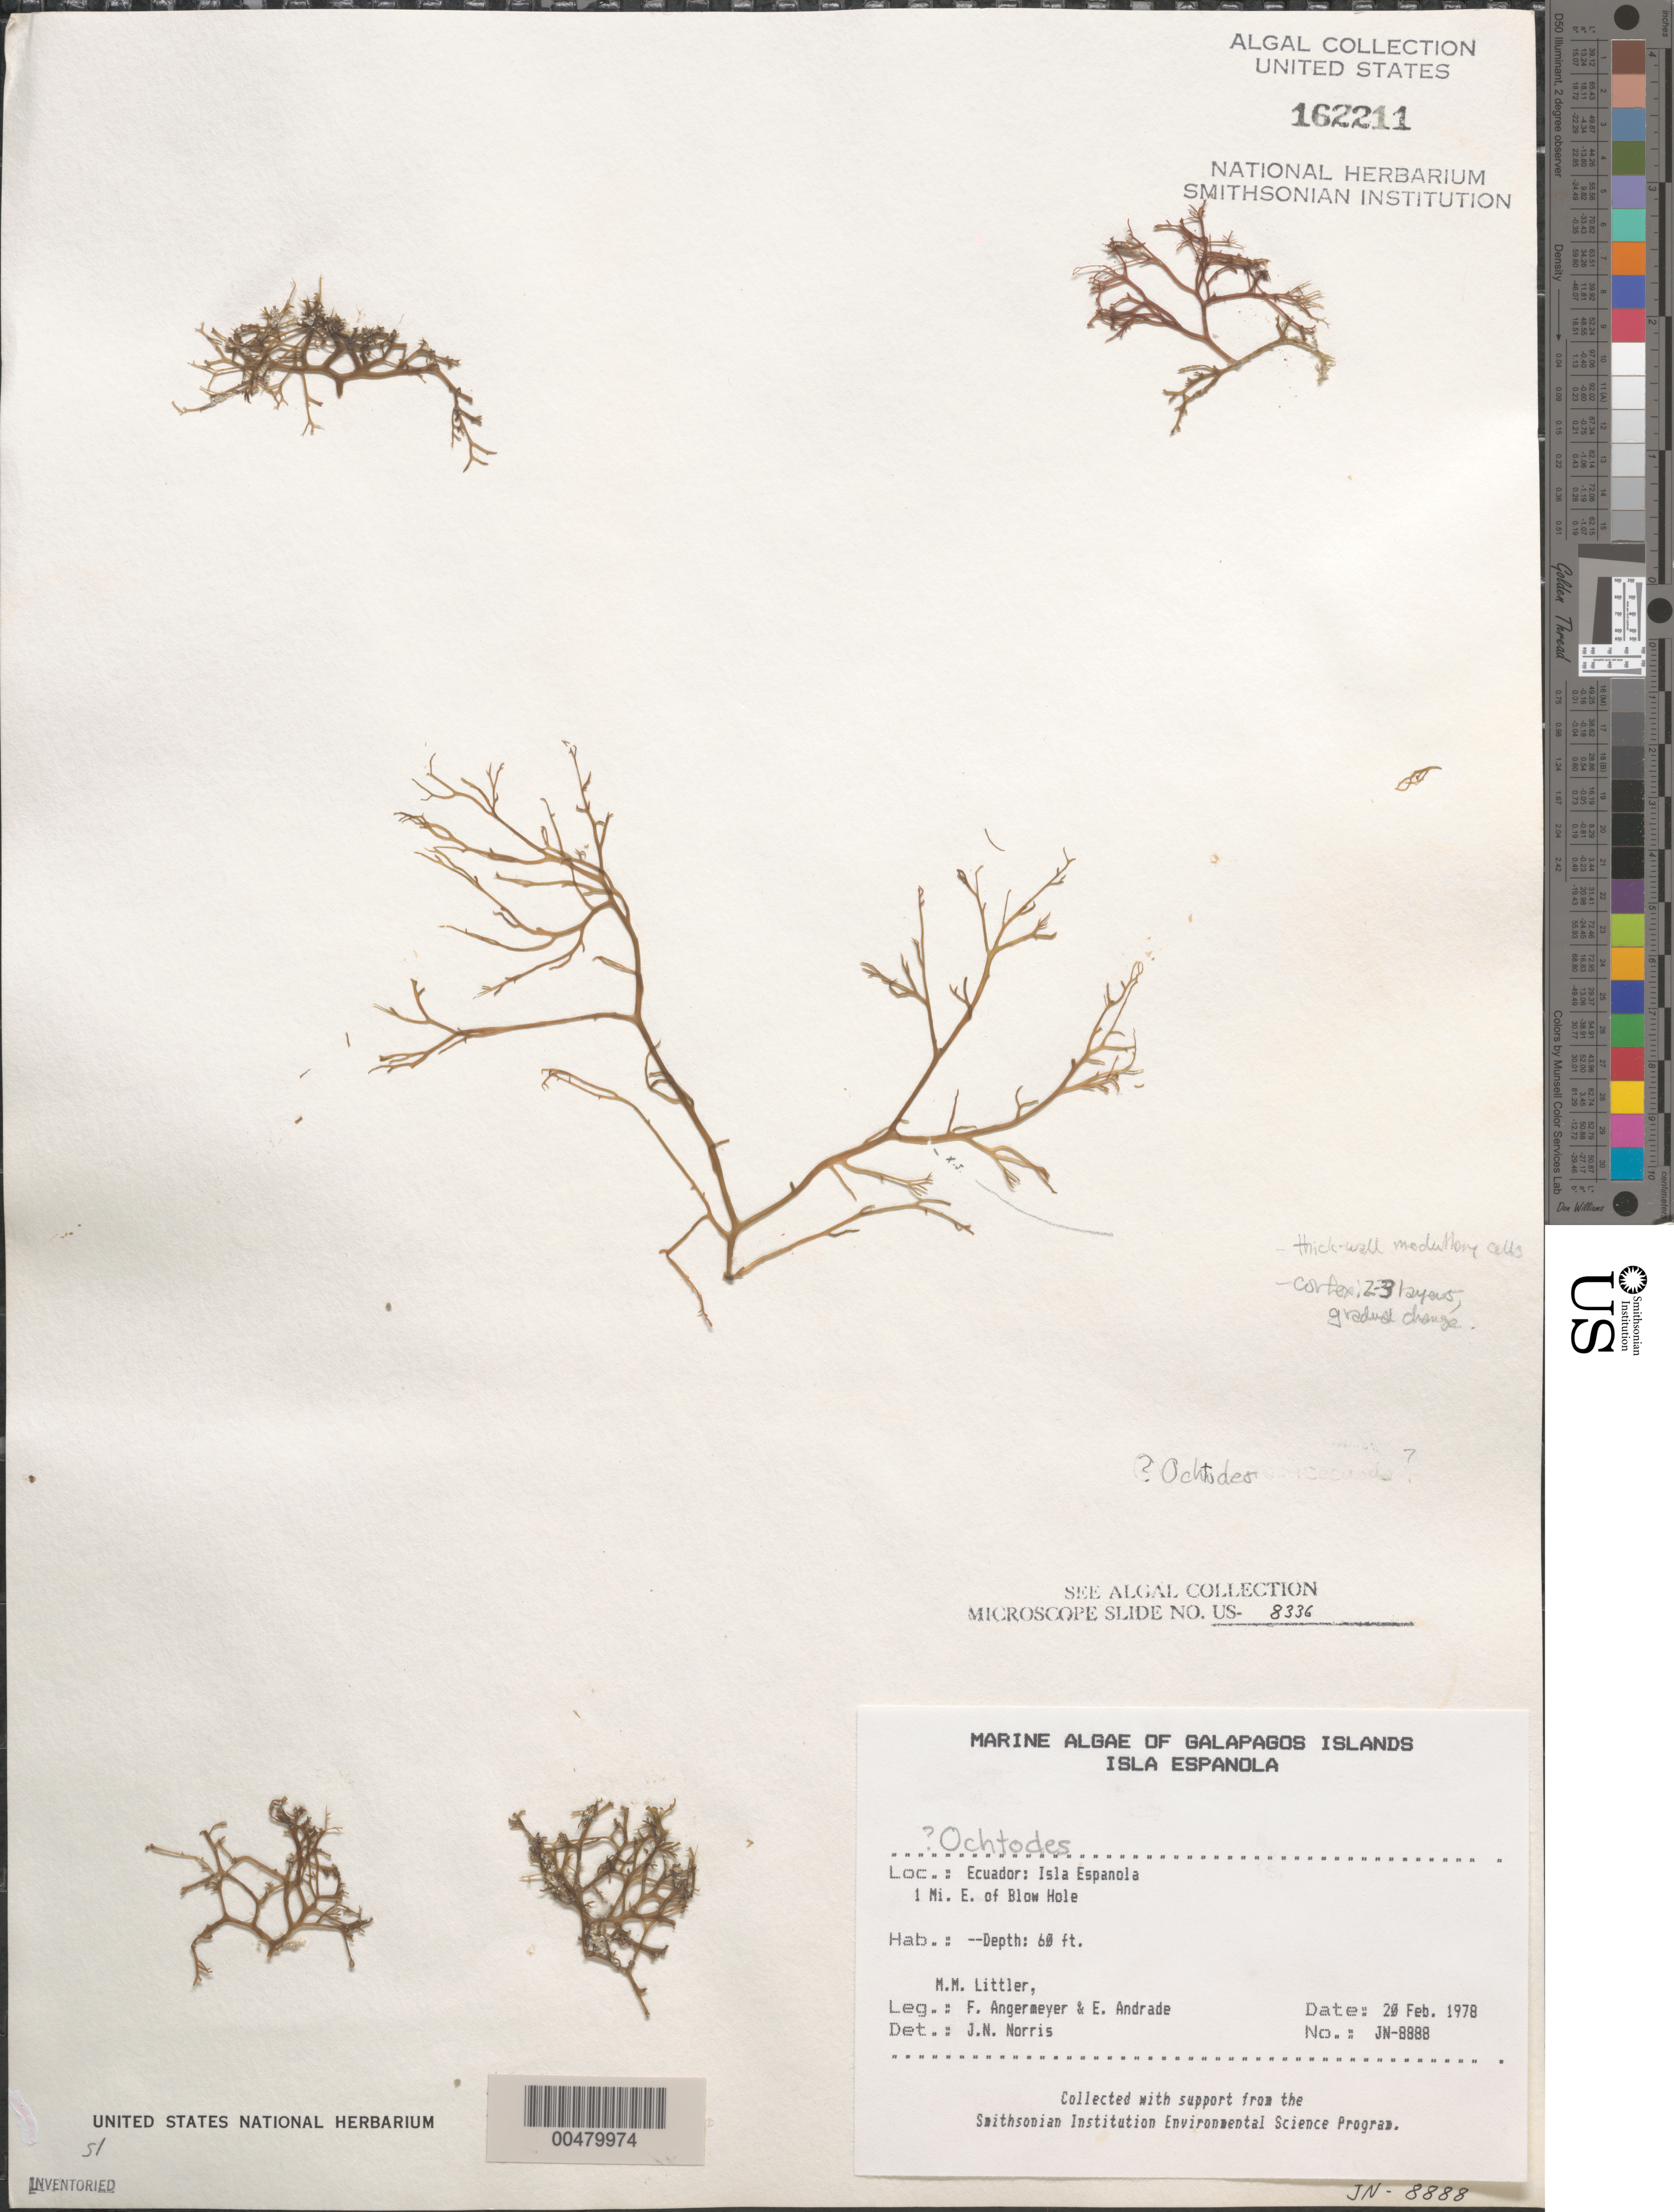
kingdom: Plantae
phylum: Rhodophyta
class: Florideophyceae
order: Gigartinales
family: Rhizophyllidaceae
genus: Ochtodes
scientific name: Ochtodes sp.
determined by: Norris, James N.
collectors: F. Angermeyer & E. Andrade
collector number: Jn-8888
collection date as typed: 20 Feb 1978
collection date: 1978-02-20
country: Ecuador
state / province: Colón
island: Española [Hood]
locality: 1 mile E of Blow Hole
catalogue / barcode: US 162211